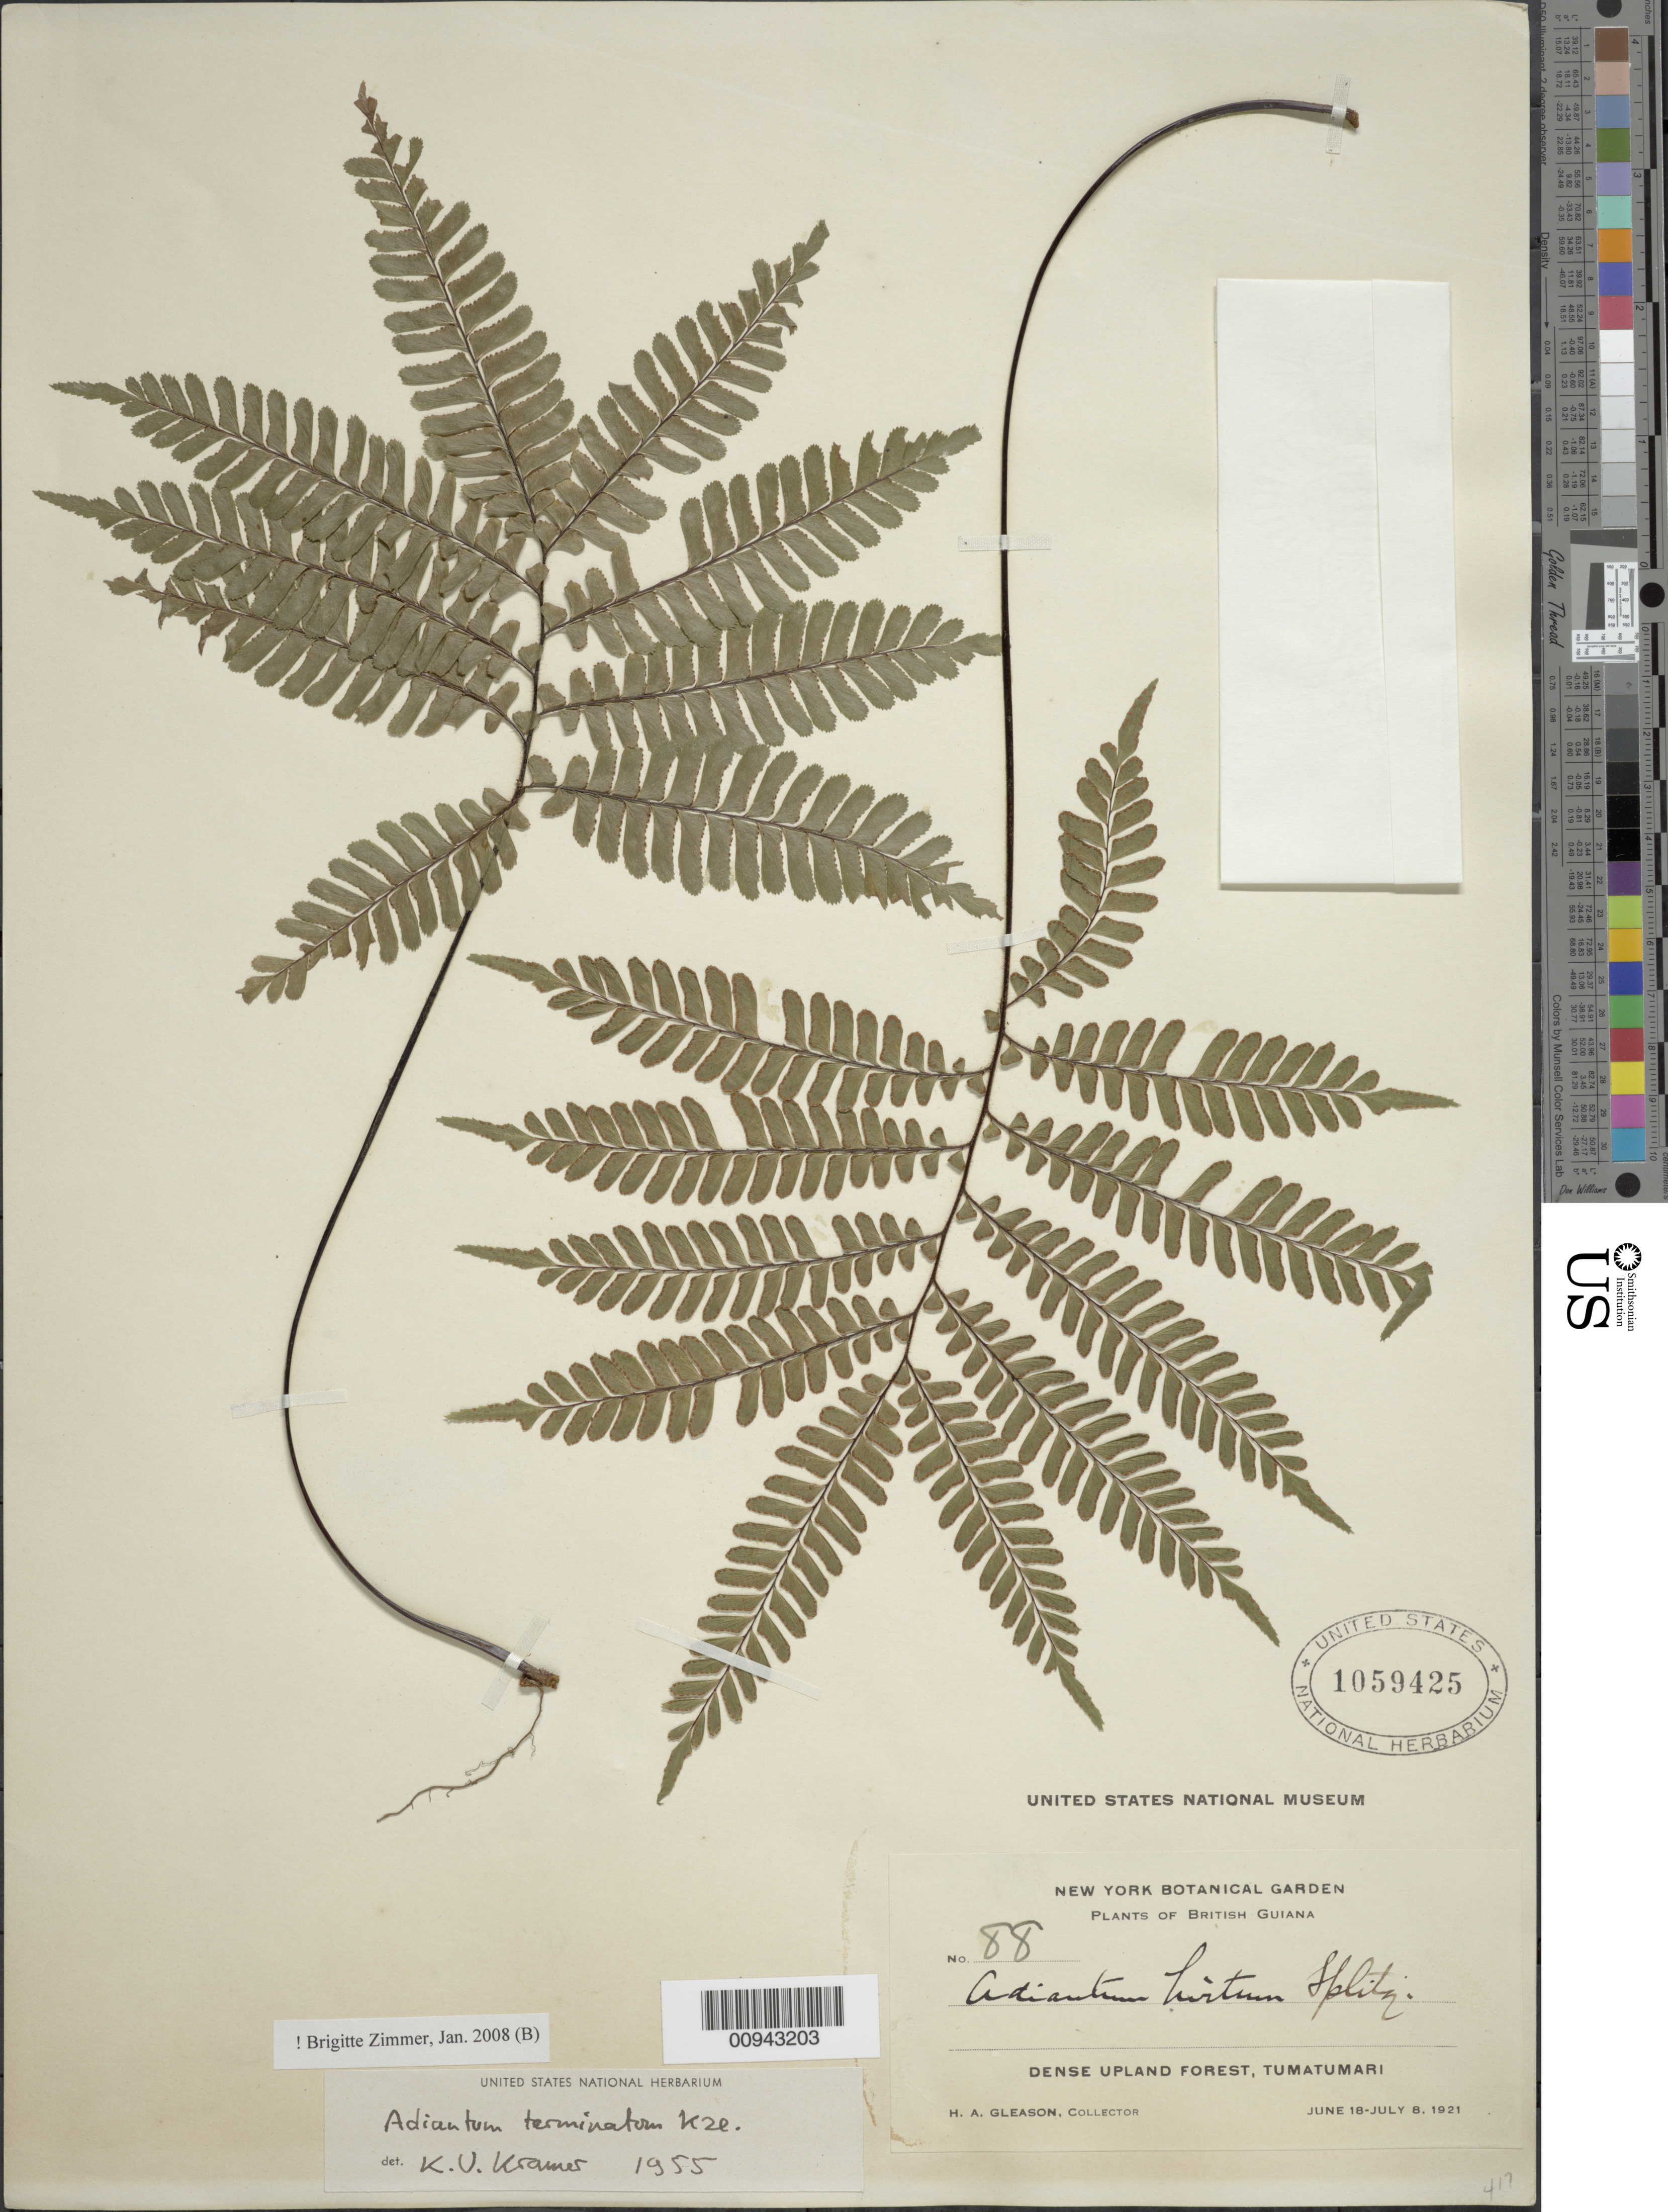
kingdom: Plantae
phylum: Tracheophyta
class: Polypodiopsida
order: Polypodiales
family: Pteridaceae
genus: Adiantum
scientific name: Adiantum terminatum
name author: Kunze ex Miq.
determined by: Zimmer, B.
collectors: H. A. Gleason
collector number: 88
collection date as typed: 18-Jun-21 to 8-Jul-21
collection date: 1921-06-18/1921-07-08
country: Guyana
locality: Tumatumari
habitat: Dense upland forest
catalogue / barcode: US 1059425